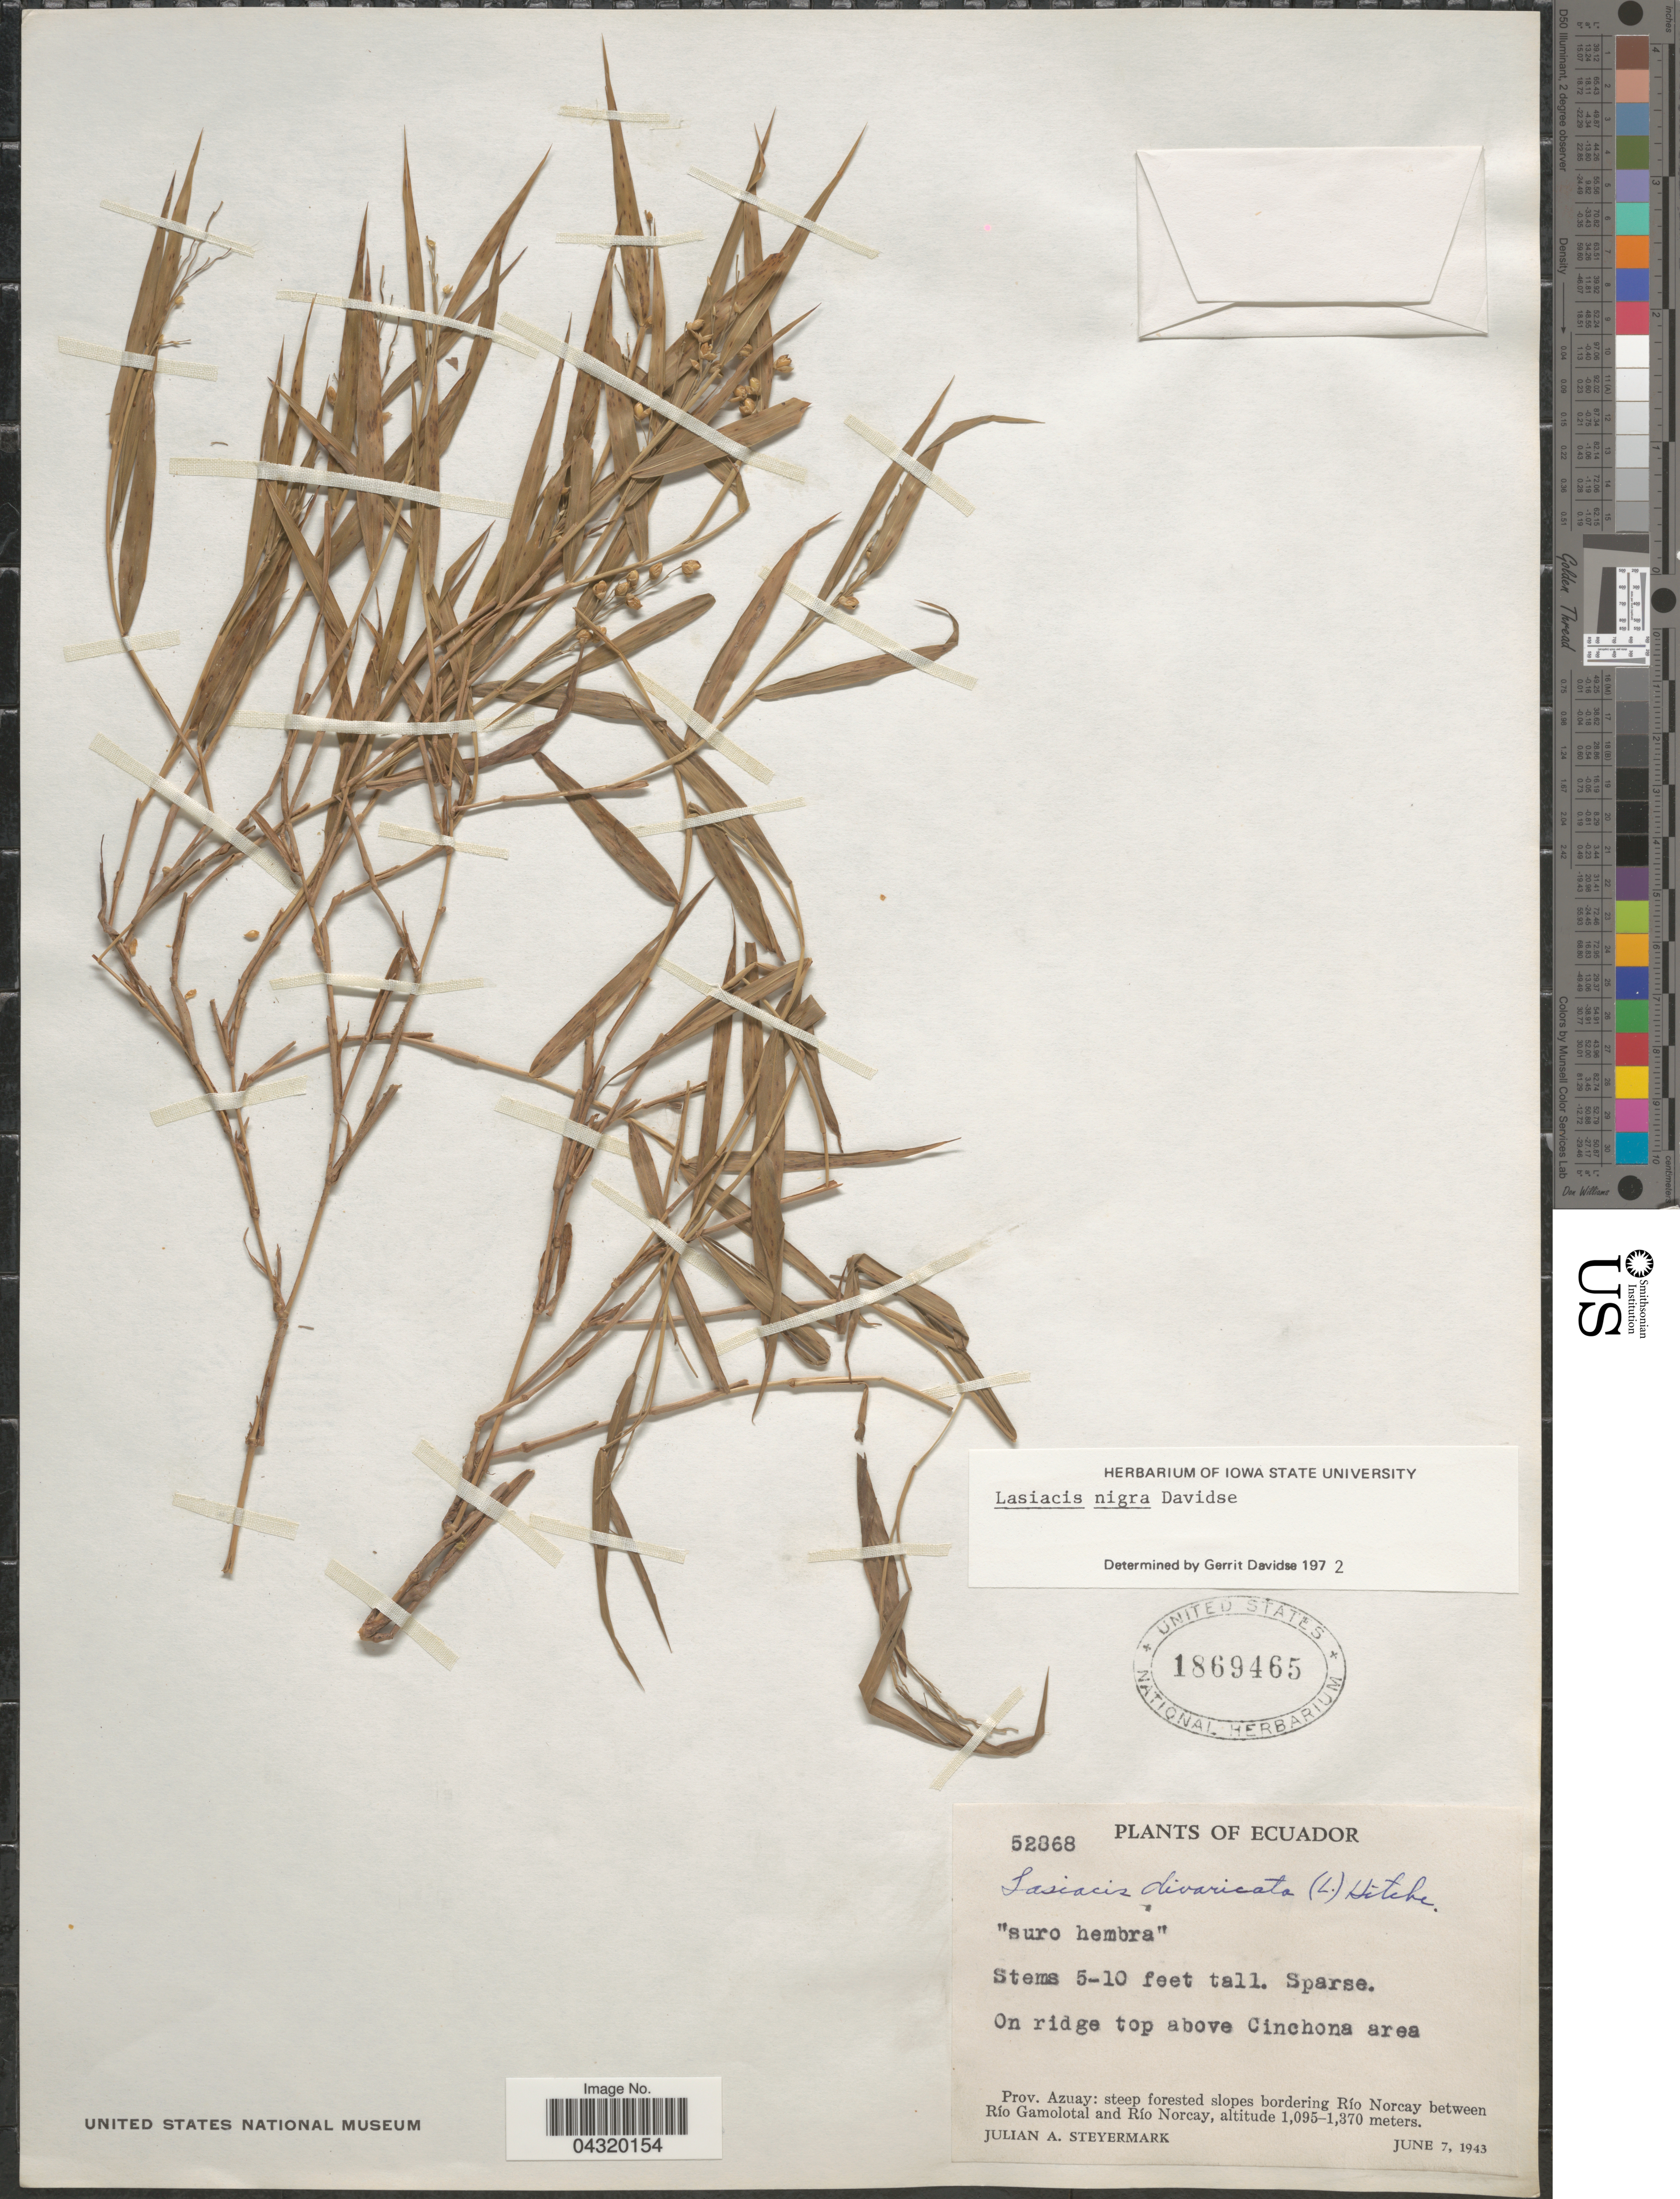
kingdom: Plantae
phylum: Tracheophyta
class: Liliopsida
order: Poales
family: Poaceae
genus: Lasiacis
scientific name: Lasiacis nigra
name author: Davidse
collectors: J. Steyermark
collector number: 52868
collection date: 1943-06-07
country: Ecuador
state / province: Azuay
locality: On ridge top above Cinchona area. Steep forested slopes bordering Río Norcay between Río Gamolotal and Río Norcay.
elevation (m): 1095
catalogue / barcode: US 1869465